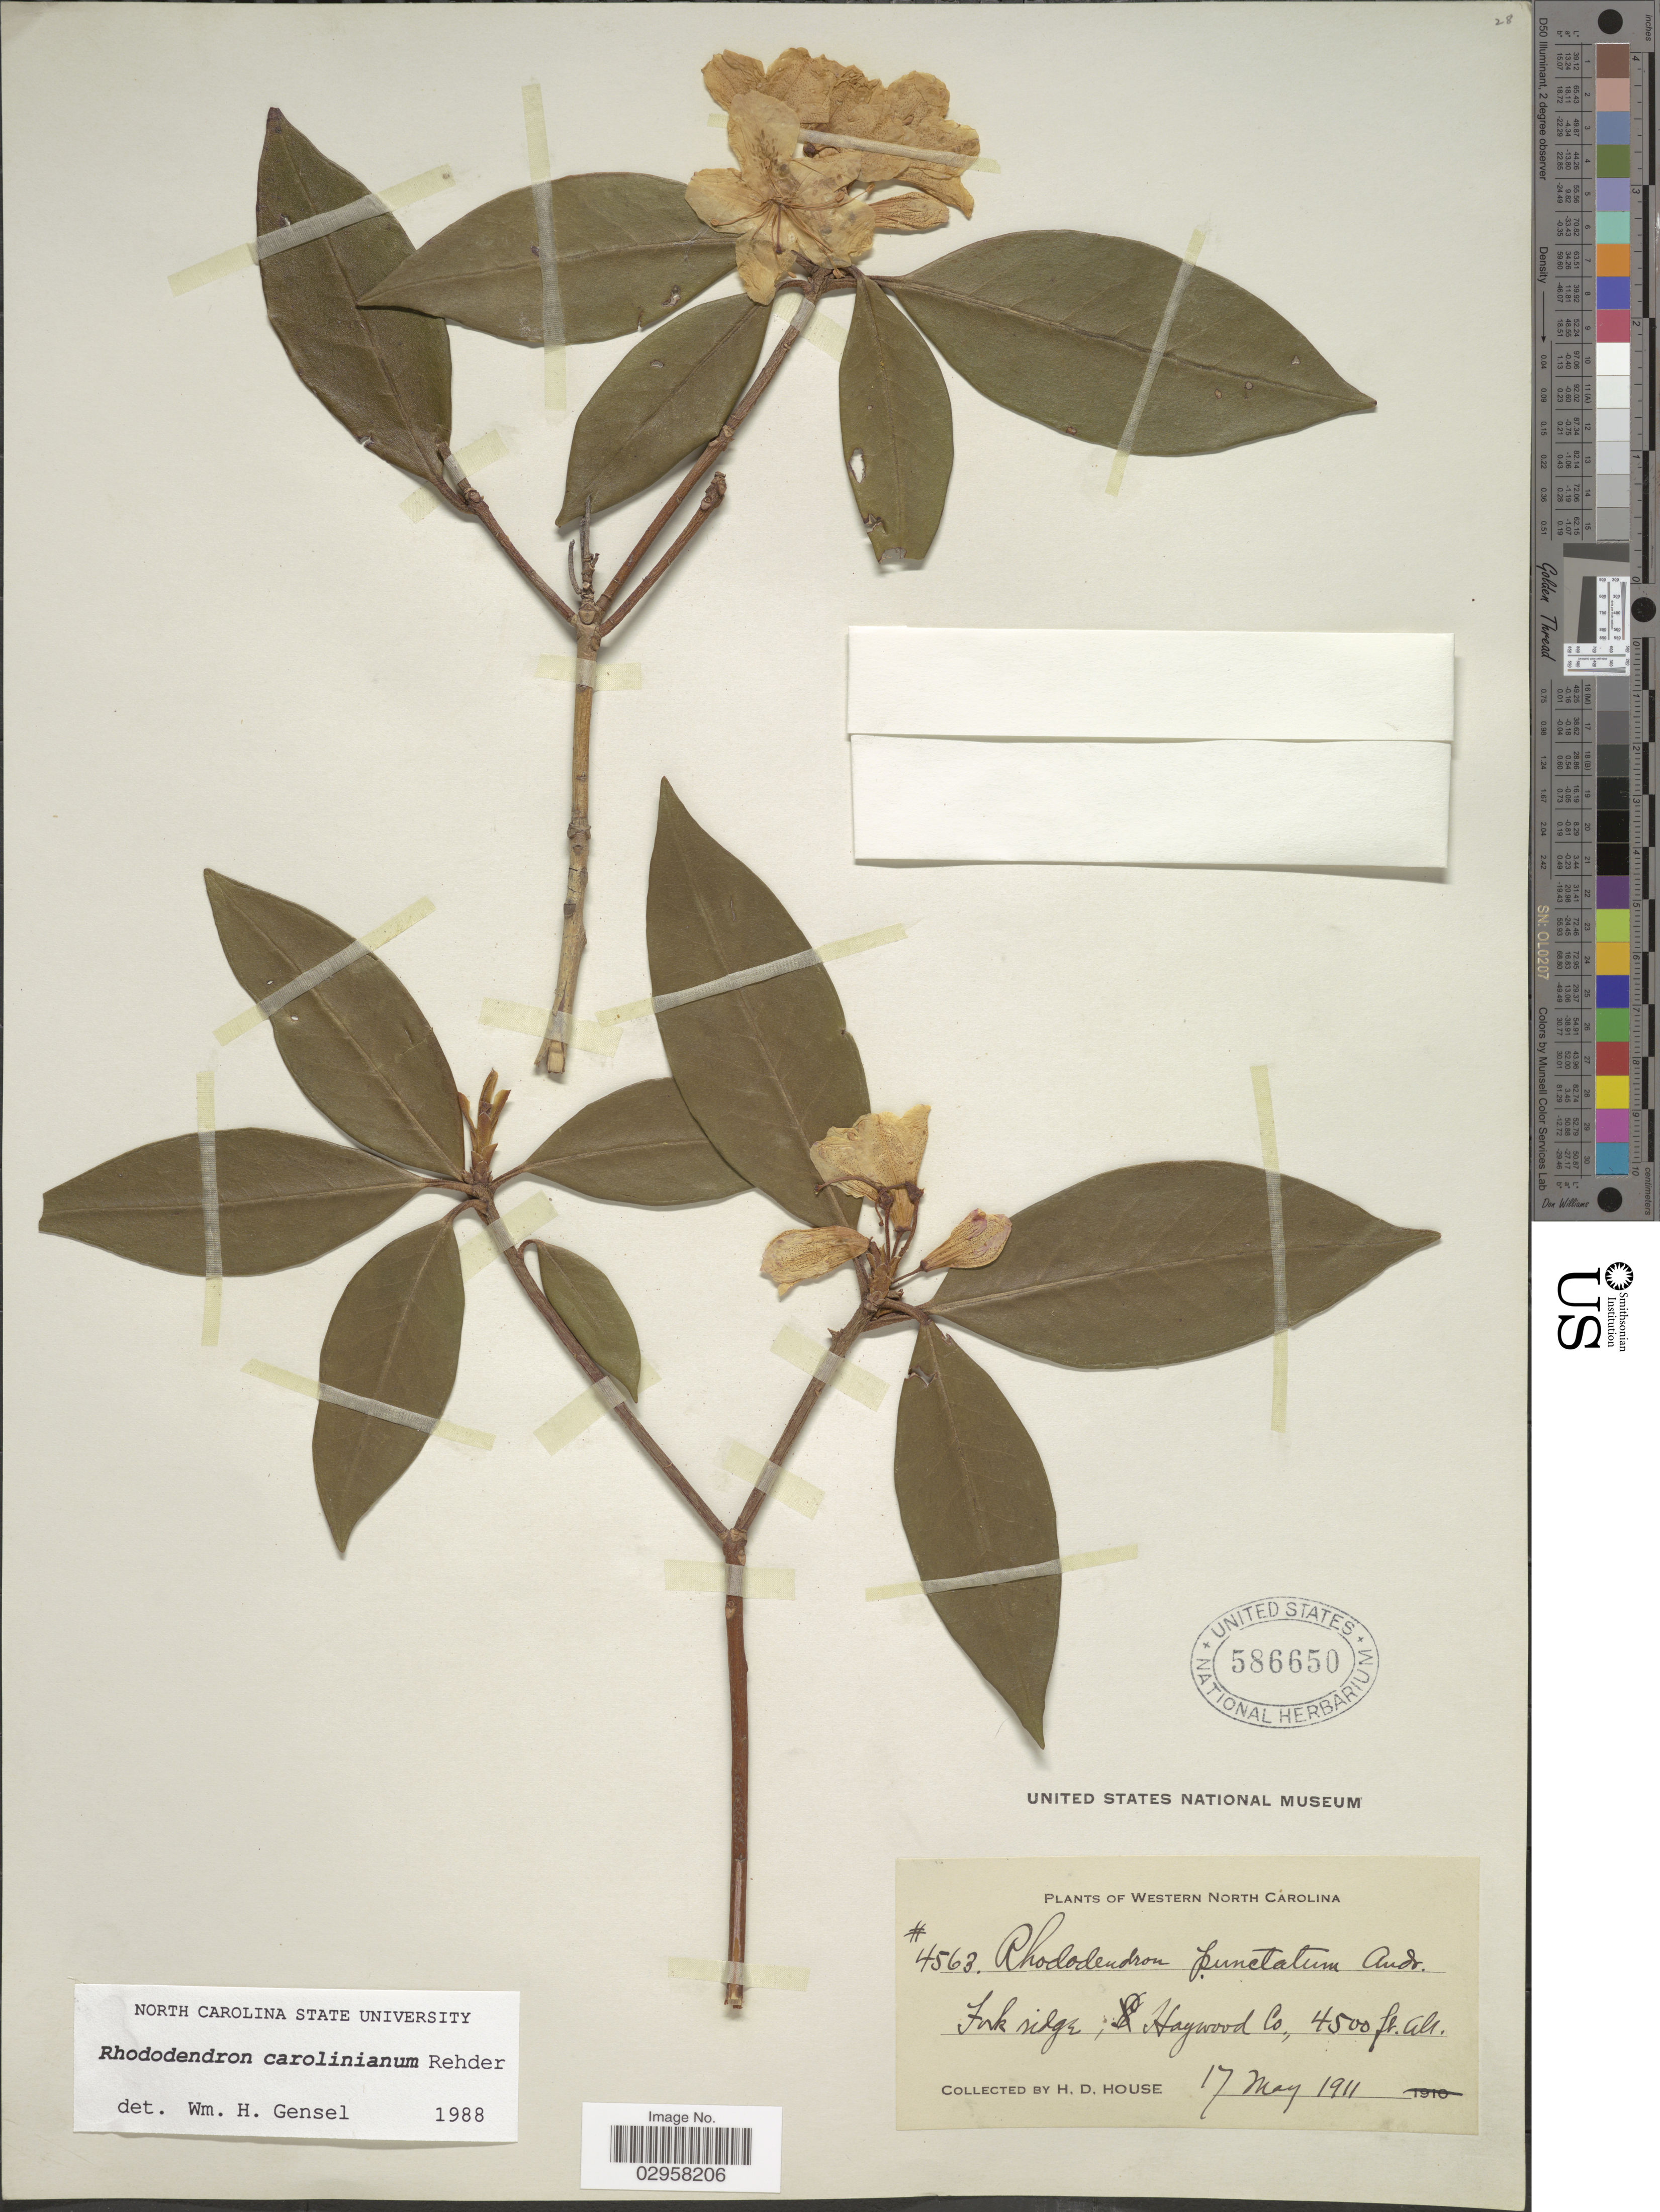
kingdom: Plantae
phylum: Tracheophyta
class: Magnoliopsida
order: Ericales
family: Ericaceae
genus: Rhododendron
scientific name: Rhododendron carolinianum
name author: Rehder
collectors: H. D. House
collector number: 4563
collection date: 1911-05-17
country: United States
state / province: North Carolina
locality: Western North Carolina. Fork ridge, Haywood Co.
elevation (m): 1372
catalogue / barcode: US 586650